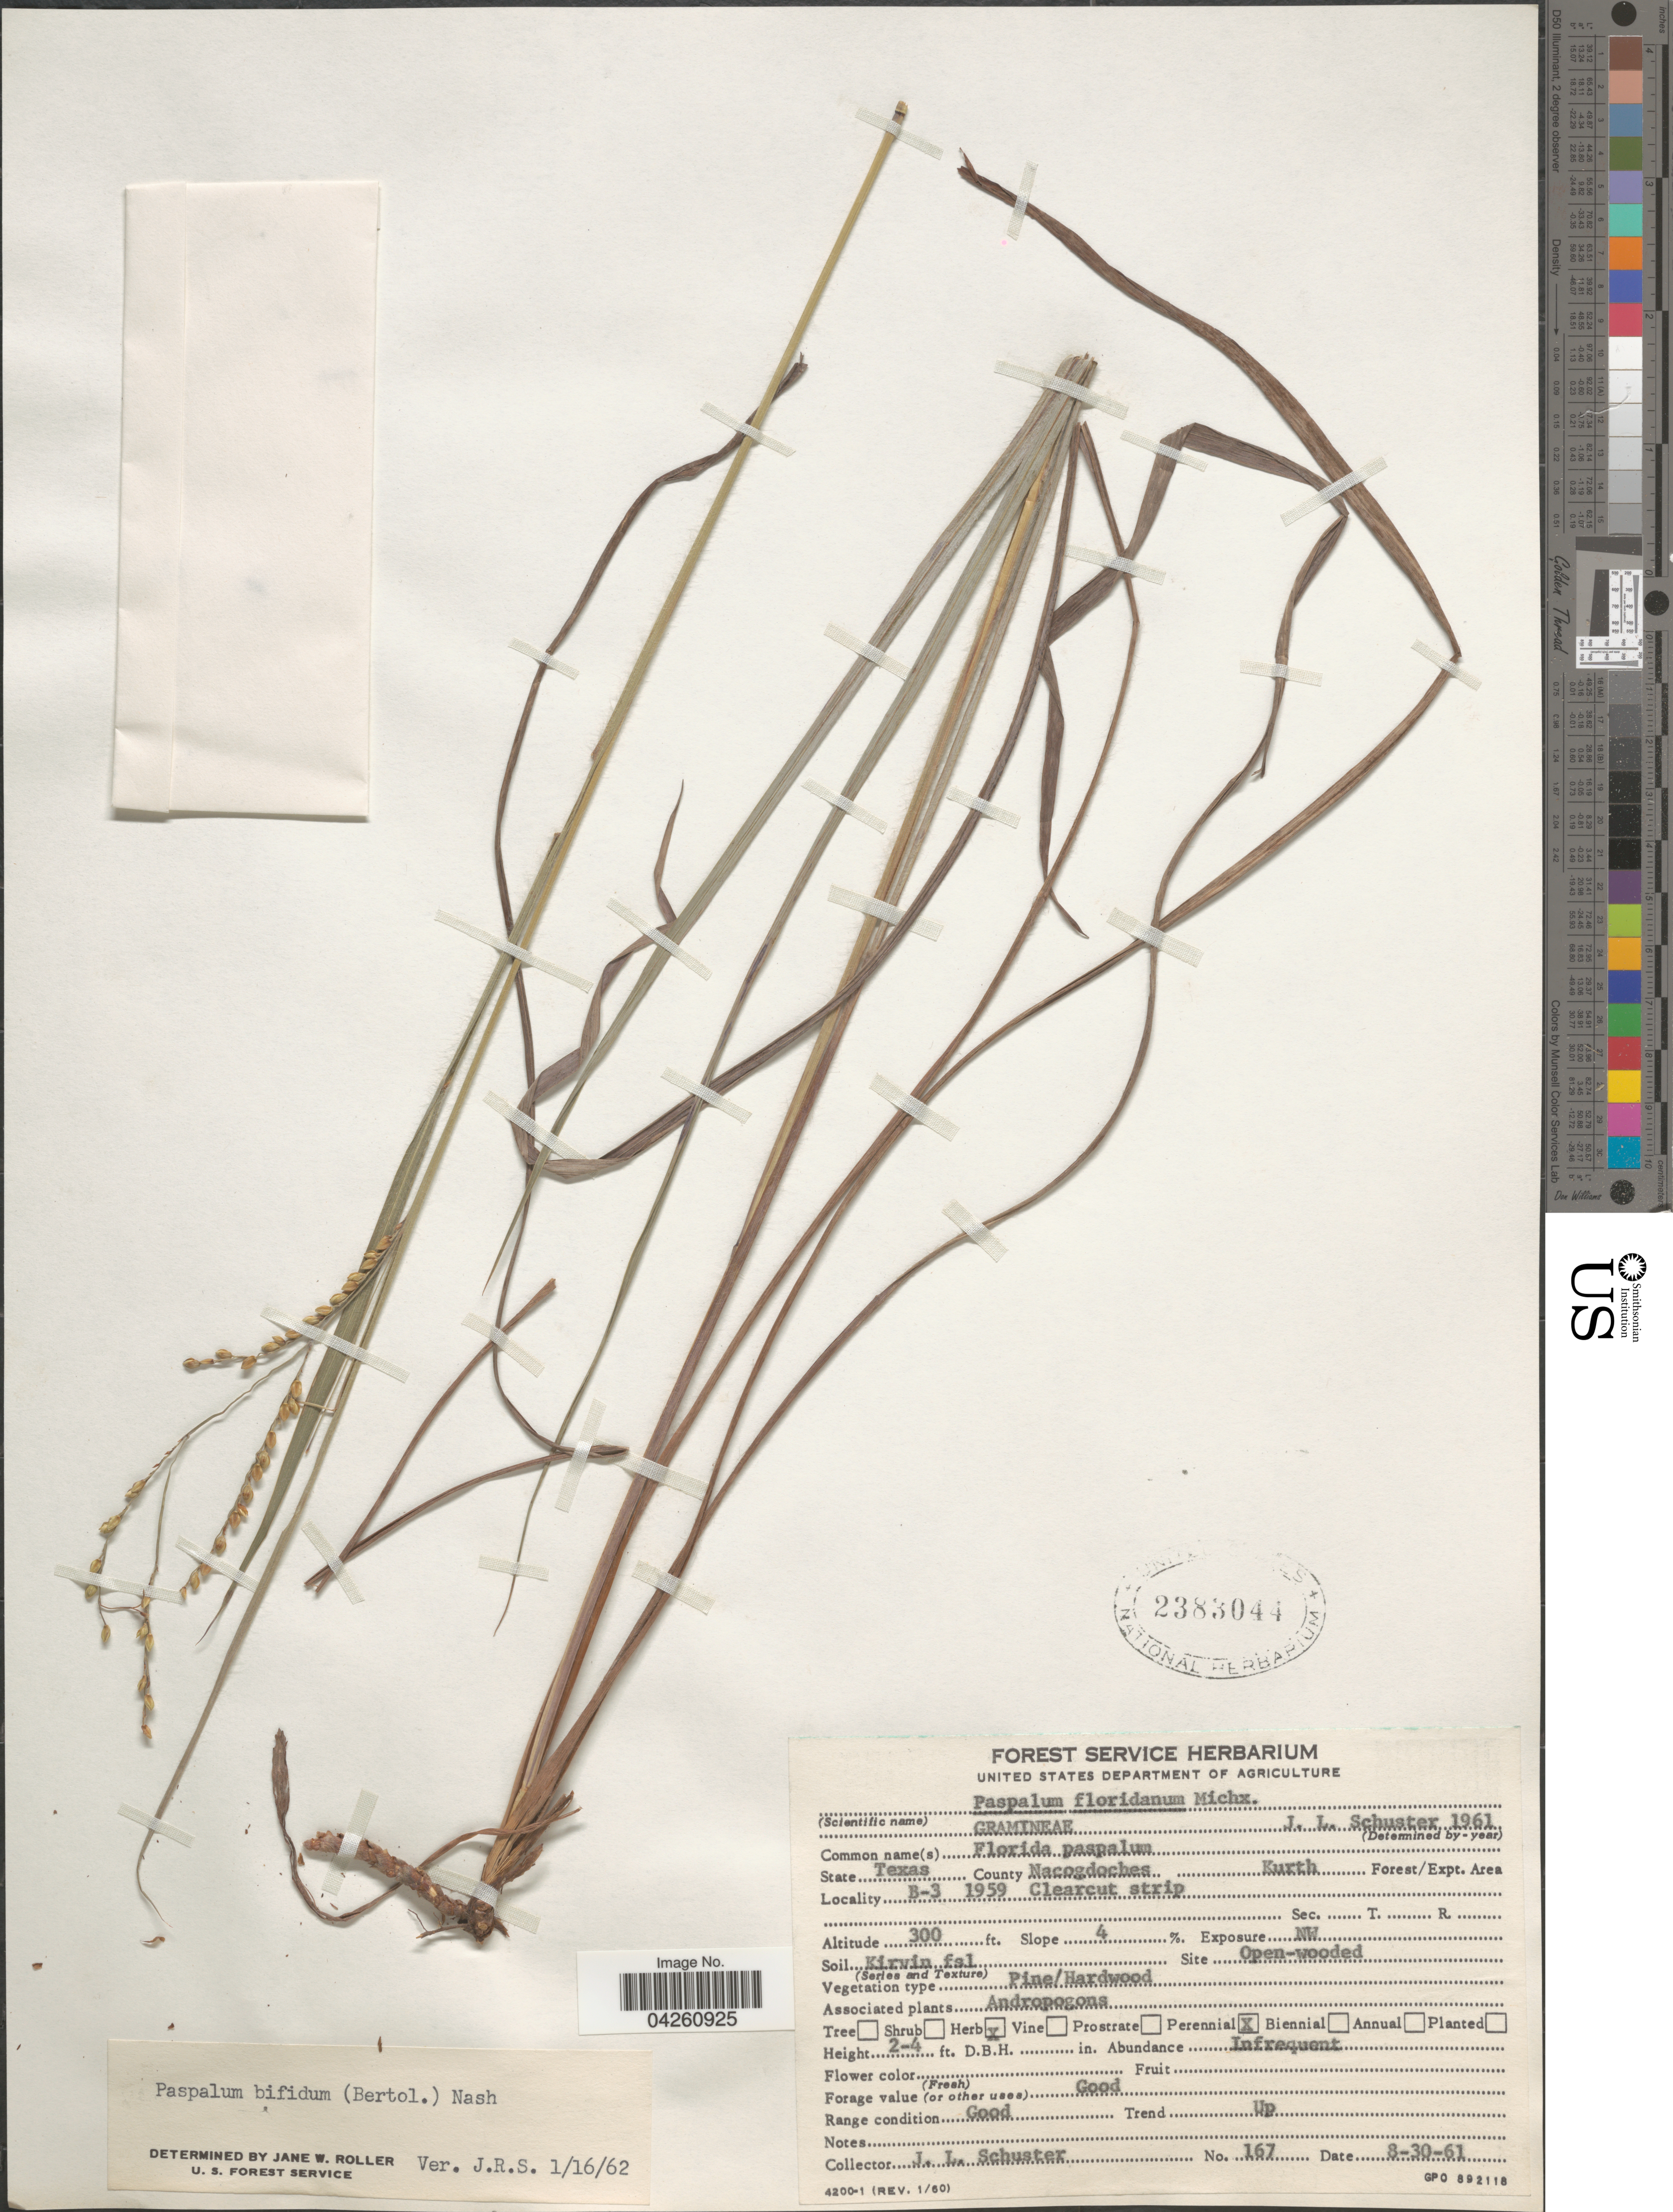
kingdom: Plantae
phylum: Tracheophyta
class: Liliopsida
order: Poales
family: Poaceae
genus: Paspalum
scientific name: Paspalum bifidum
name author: (Bertol.) Nash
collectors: J. Schuster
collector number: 167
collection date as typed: Transcribed d/m/y: 30/8/61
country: United States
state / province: Texas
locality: County Macogdoches Kurth Forest/Expt. Area. B-3 1959 Clearcut strip. Exposure NW.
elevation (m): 91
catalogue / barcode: US 2383044